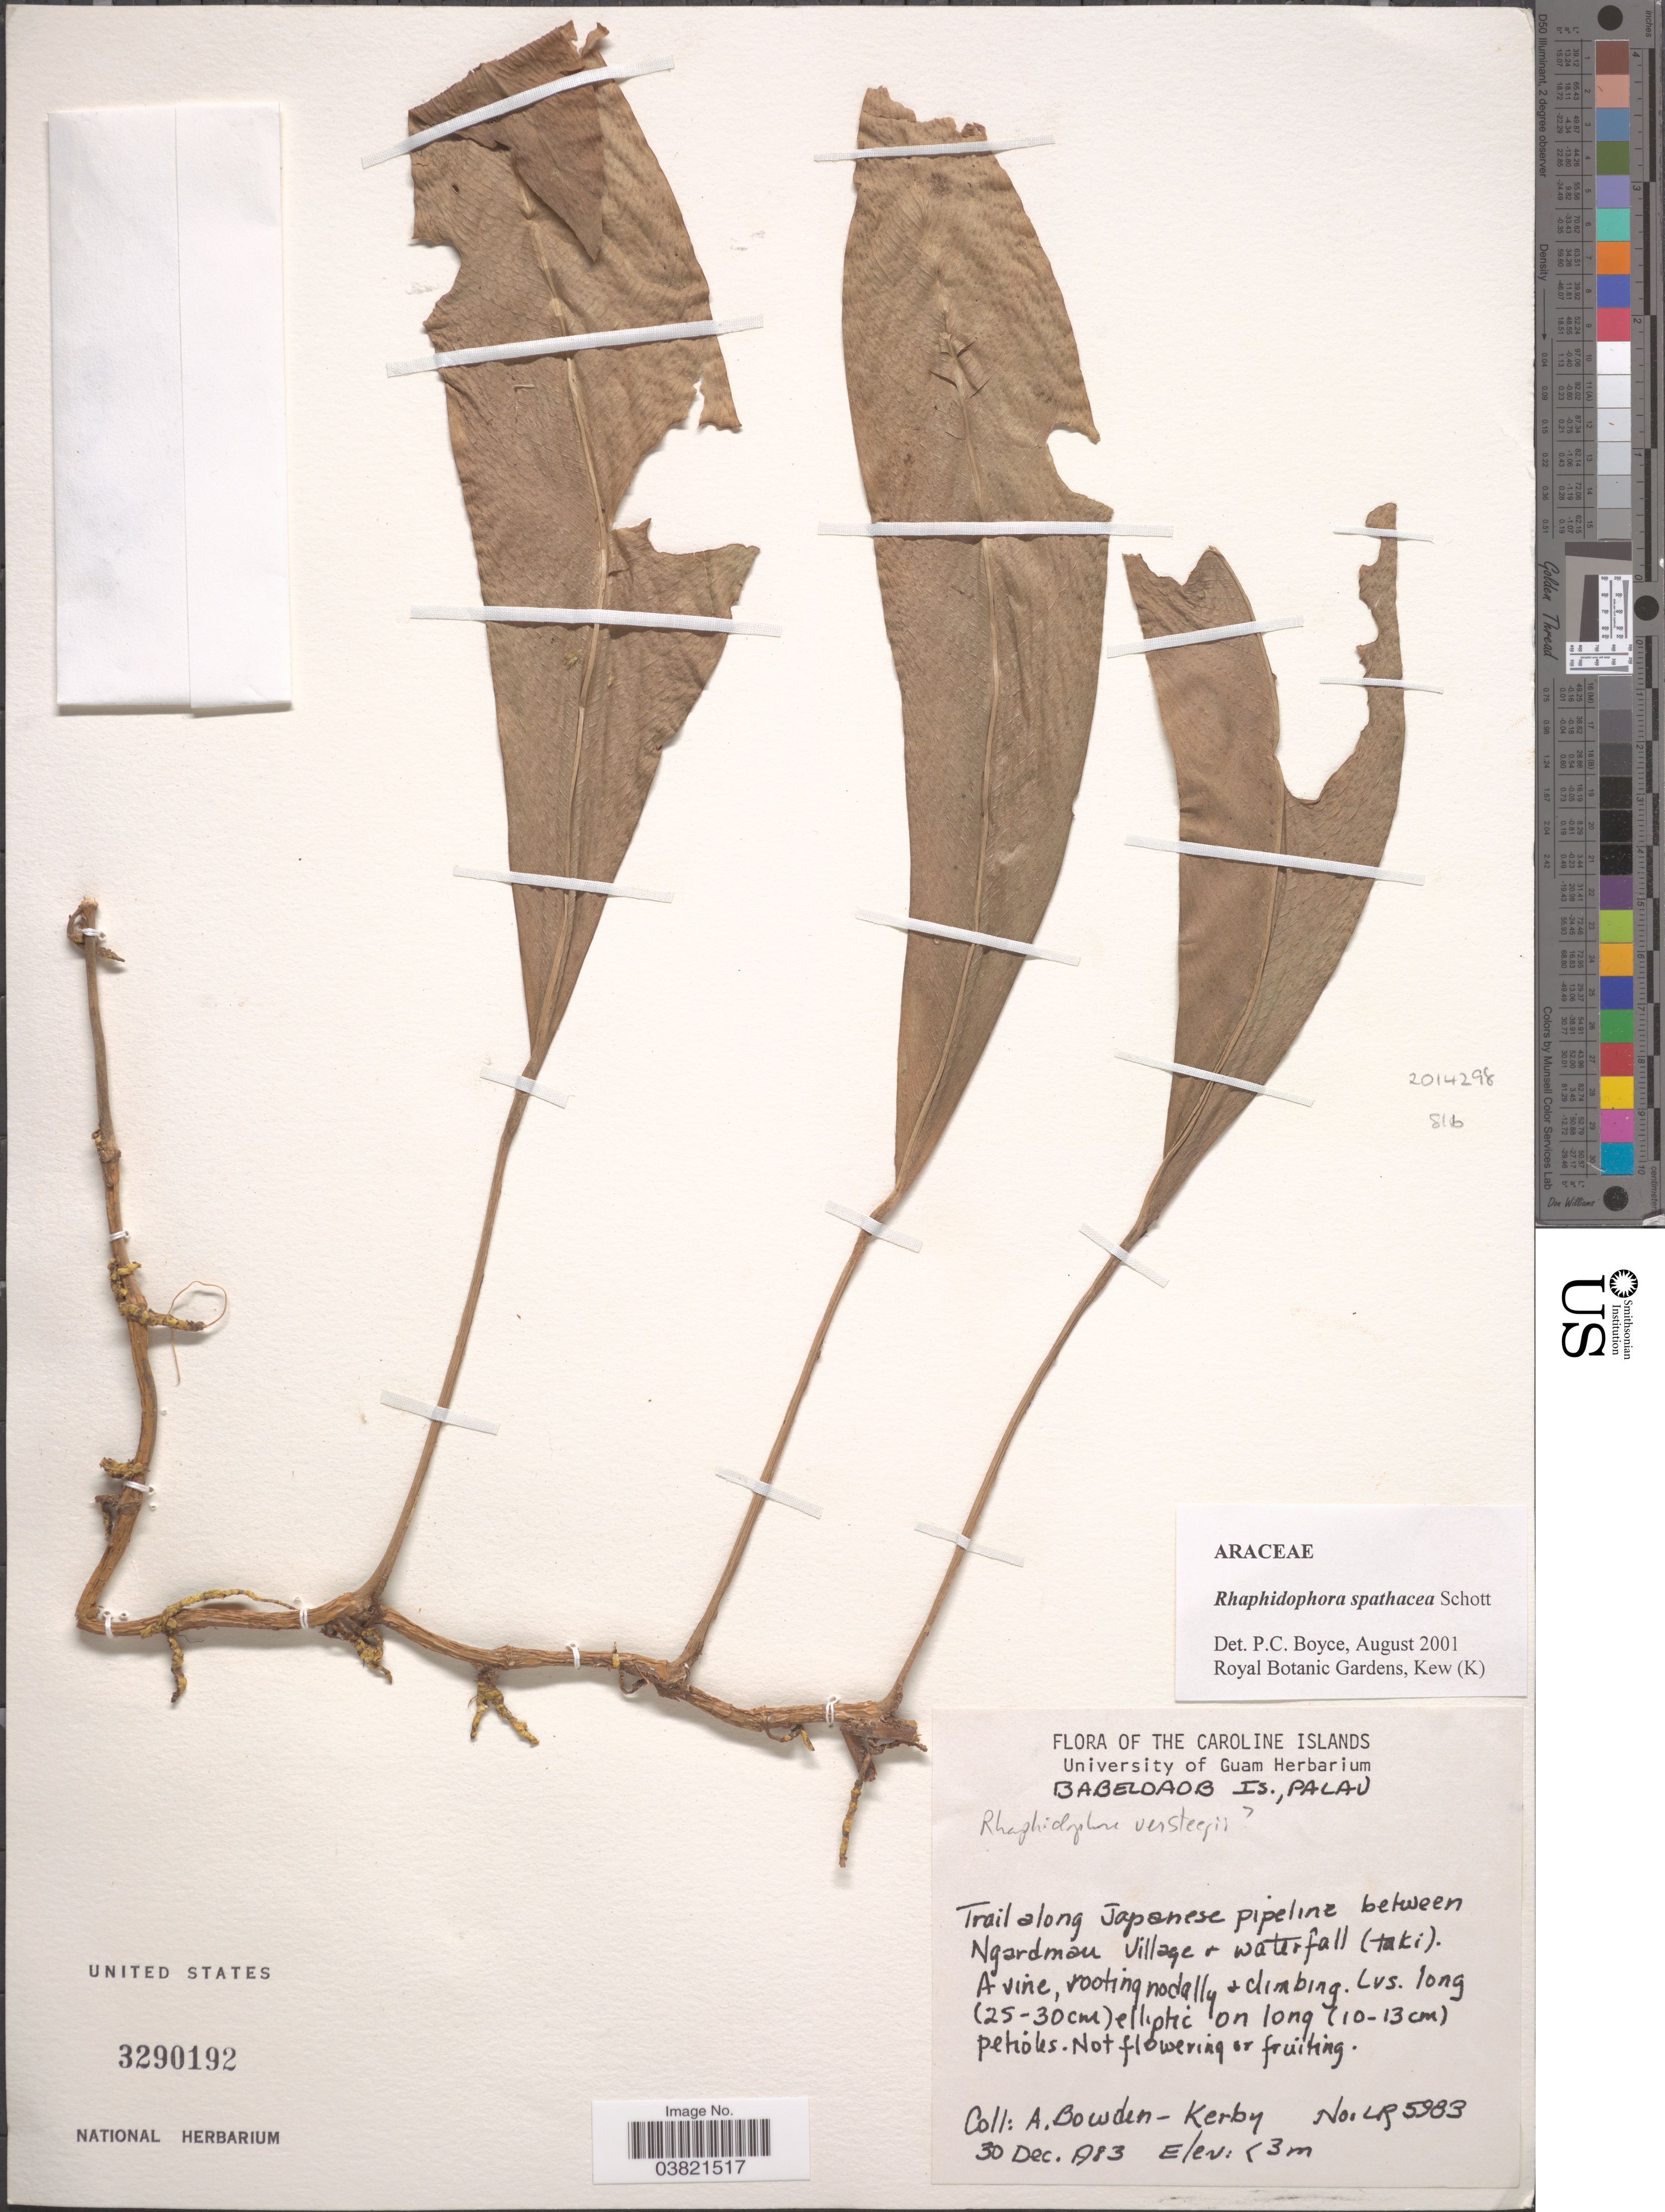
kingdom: Plantae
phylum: Tracheophyta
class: Liliopsida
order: Alismatales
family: Araceae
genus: Rhaphidophora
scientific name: Rhaphidophora spathacea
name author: Schott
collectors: A. Bowden-Kerby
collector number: LR5983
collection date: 1983-12-30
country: Palau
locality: Caroline Islands. Babeldaob Is., Palau. Trail along Japanese pipeline between Ngardmau Village & waterfall (taki).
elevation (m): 3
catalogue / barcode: US 3290192